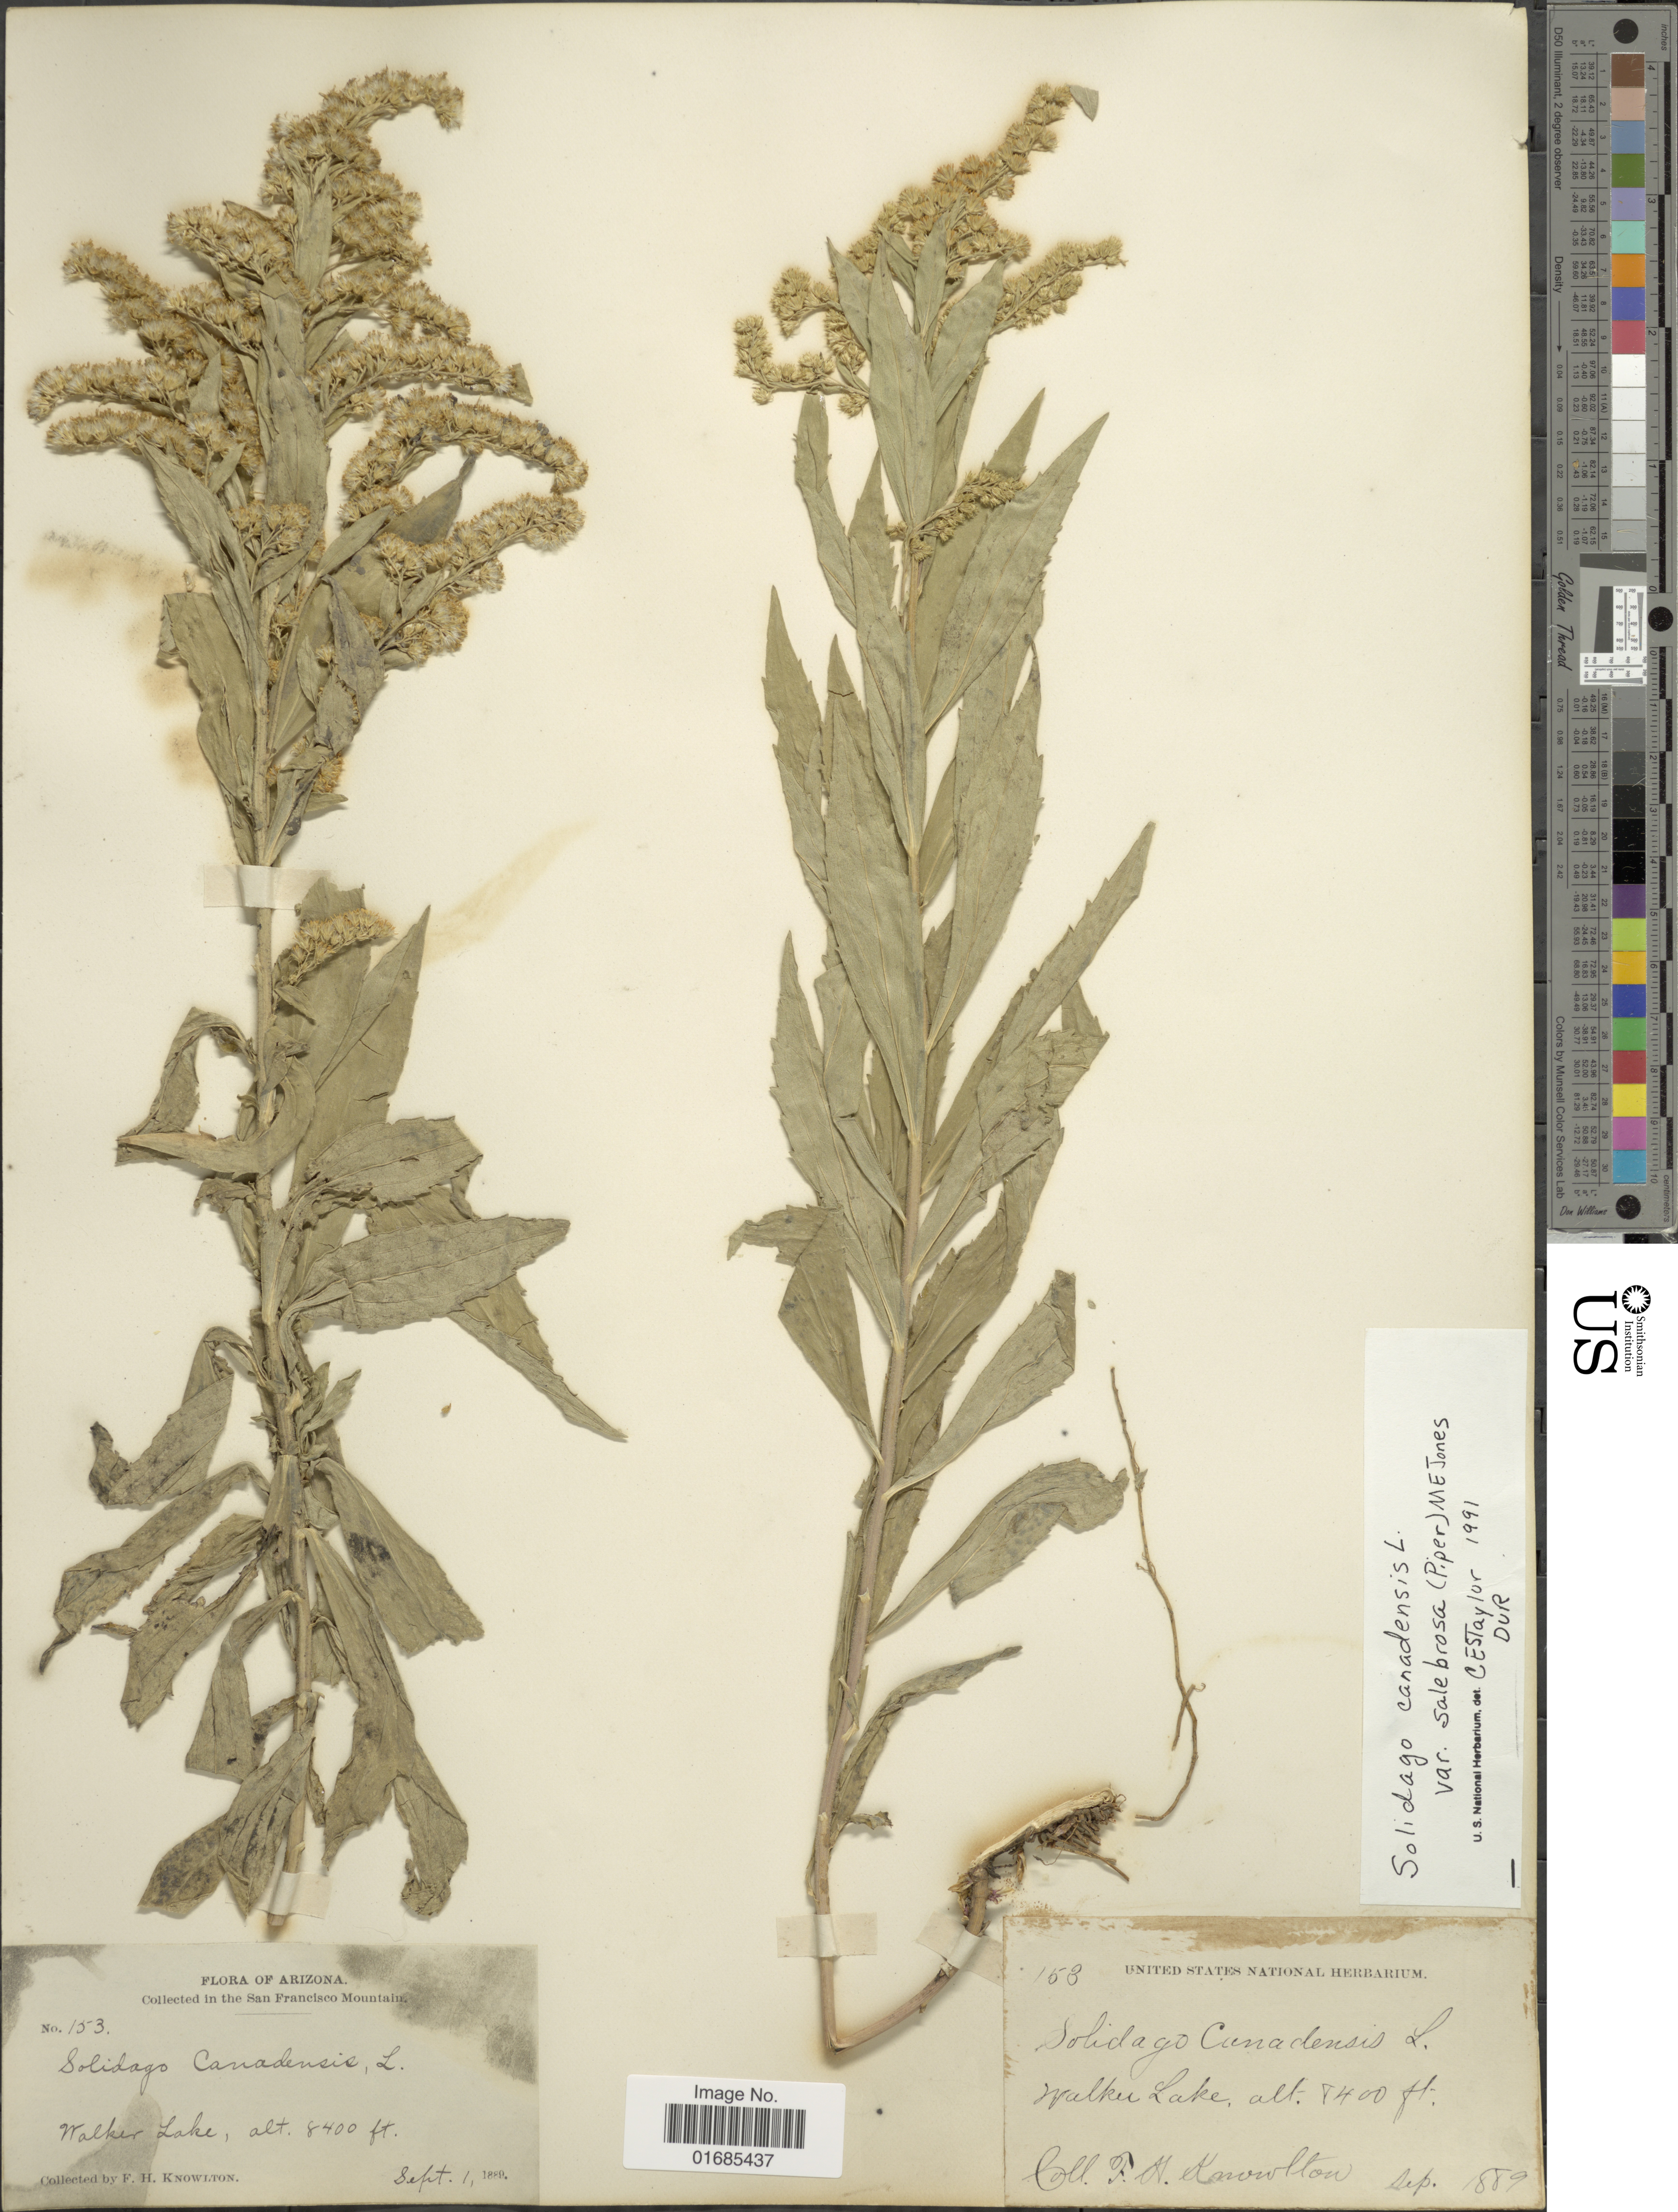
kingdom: Plantae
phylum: Tracheophyta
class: Magnoliopsida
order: Asterales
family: Asteraceae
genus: Solidago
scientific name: Solidago canadensis var. salebrosa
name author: (Piper) M.E. Jones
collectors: F. H. Knowlton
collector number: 153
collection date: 1889-09-01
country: United States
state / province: Arizona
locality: San Francisco Mountain, Walker Lake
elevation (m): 2560